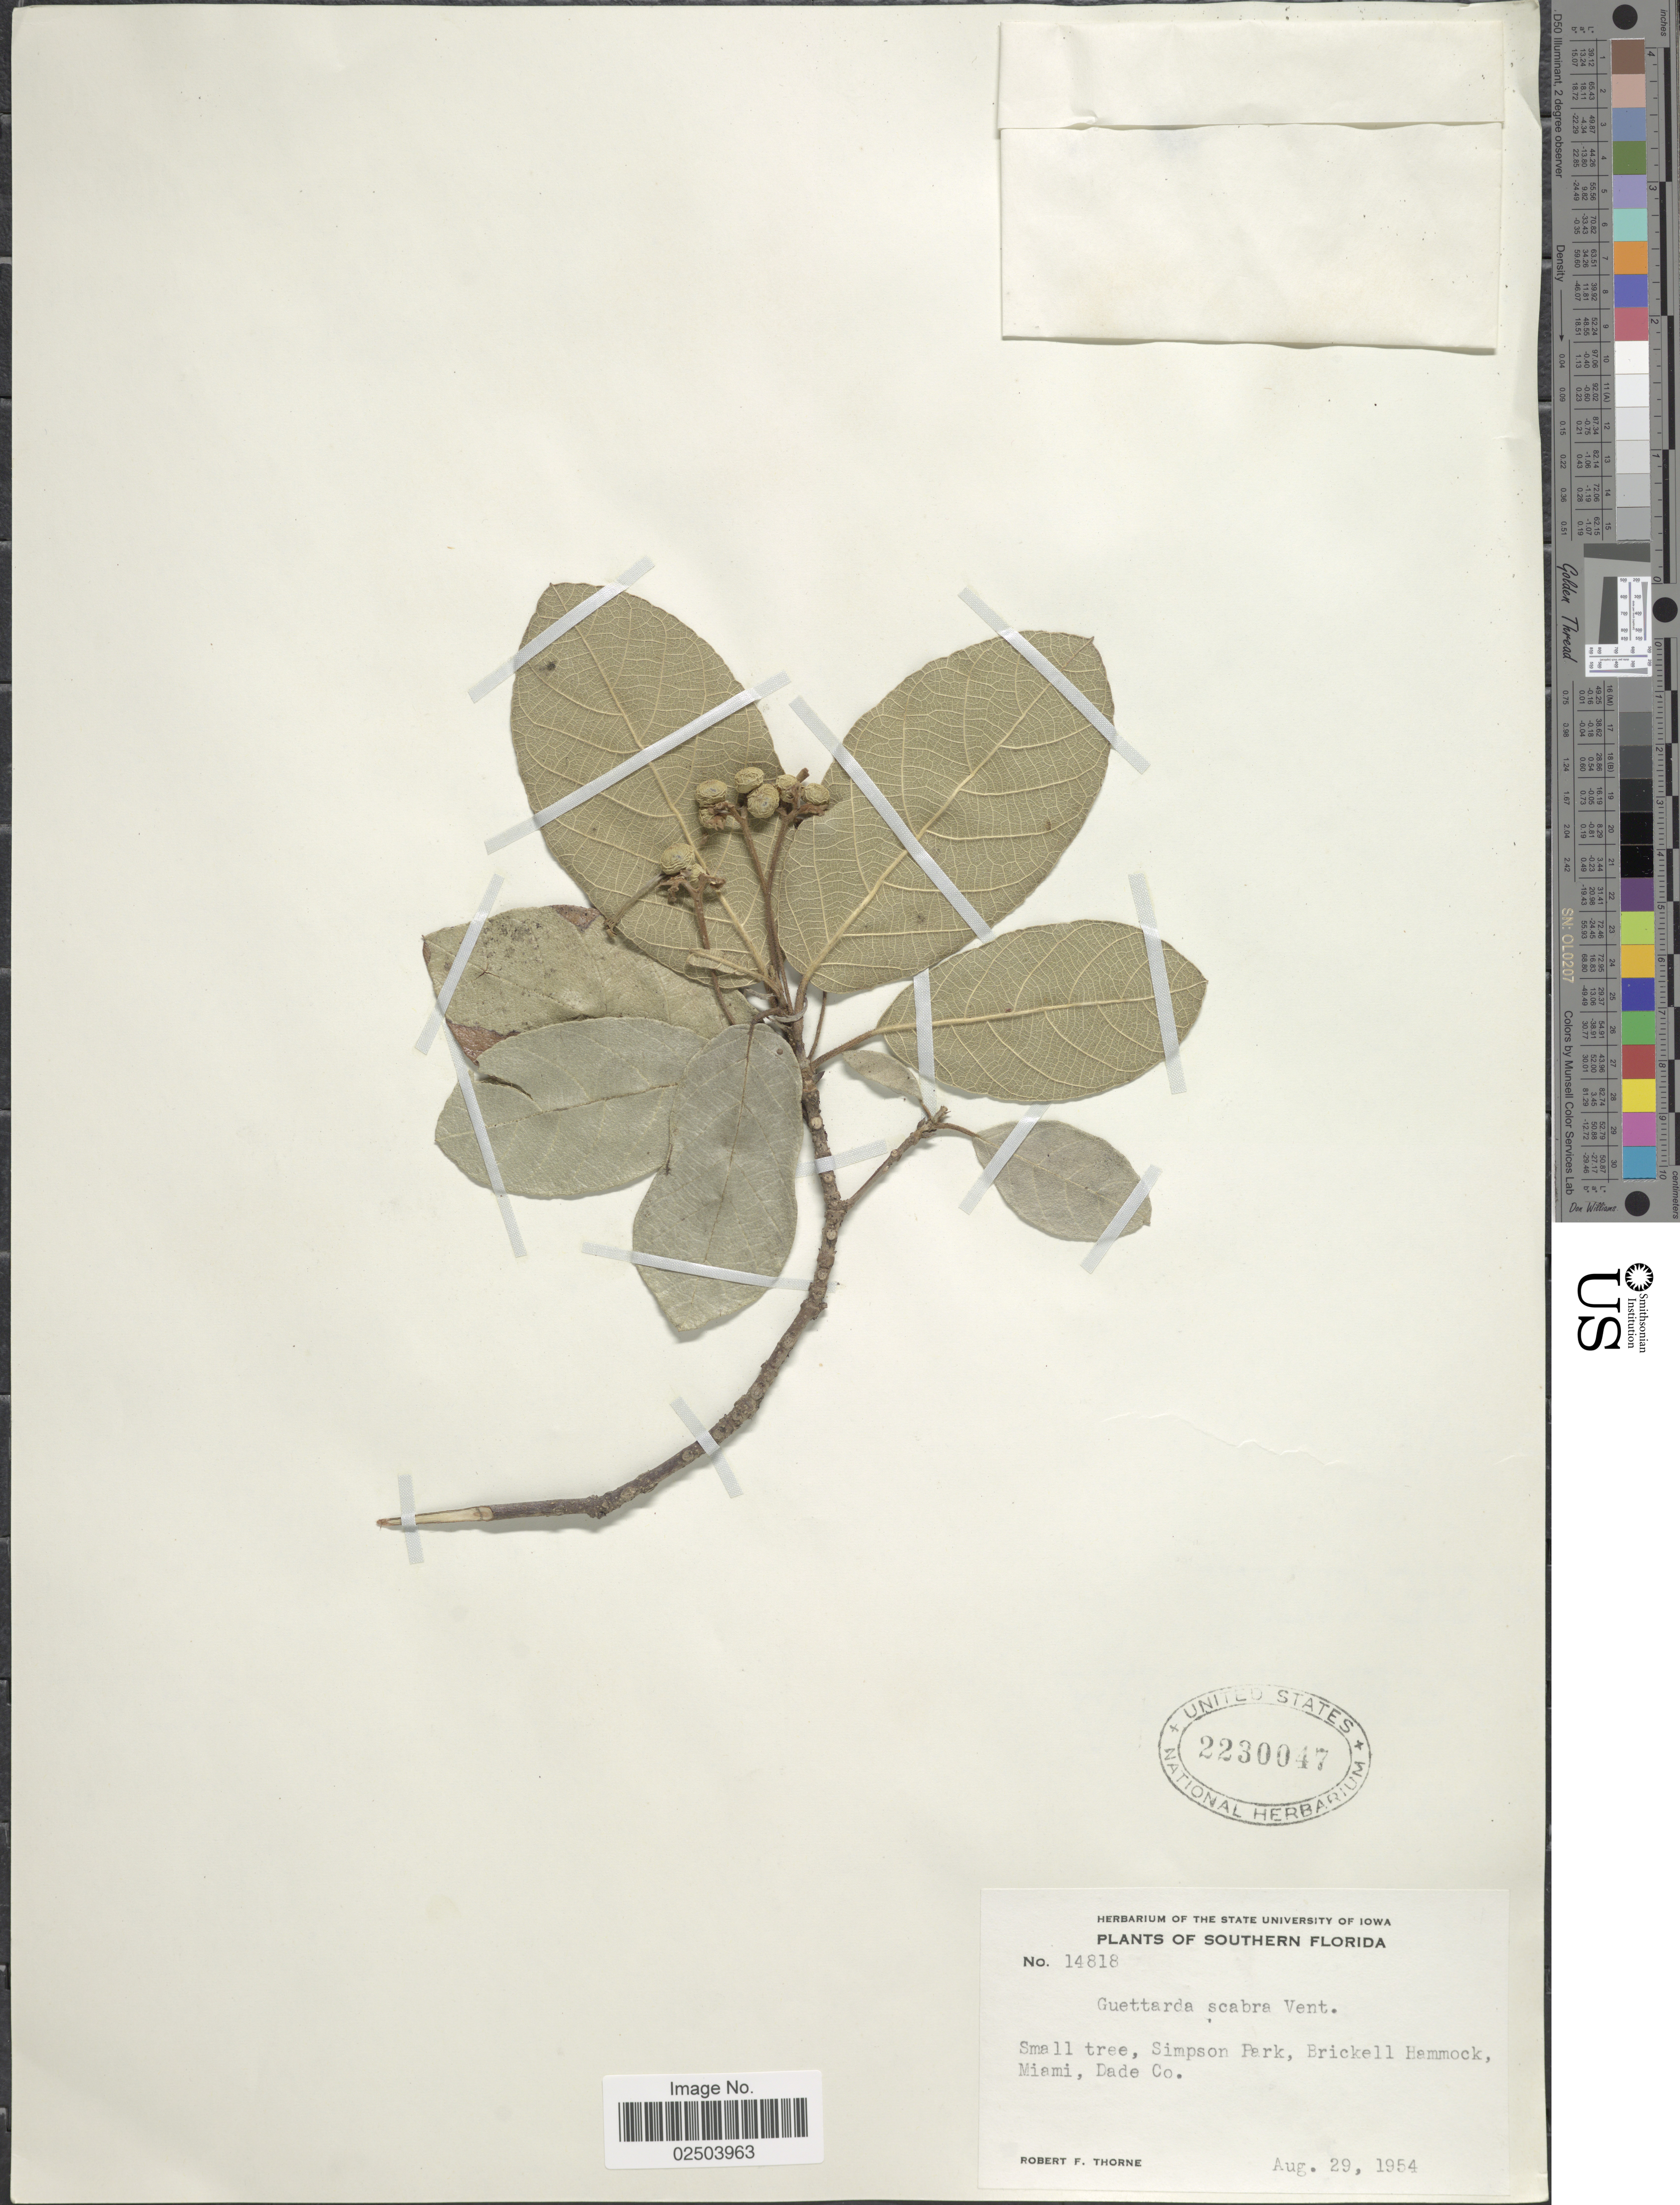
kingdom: Plantae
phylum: Tracheophyta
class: Magnoliopsida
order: Gentianales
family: Rubiaceae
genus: Guettarda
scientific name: Guettarda scabra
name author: (L.) Vent.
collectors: R. F. Thorne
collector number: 14818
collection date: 1954-08-29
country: United States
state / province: Florida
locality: Southern Florida. Simpson Park, Brickell Hammock, Miami, Dade Co.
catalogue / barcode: US 2230047